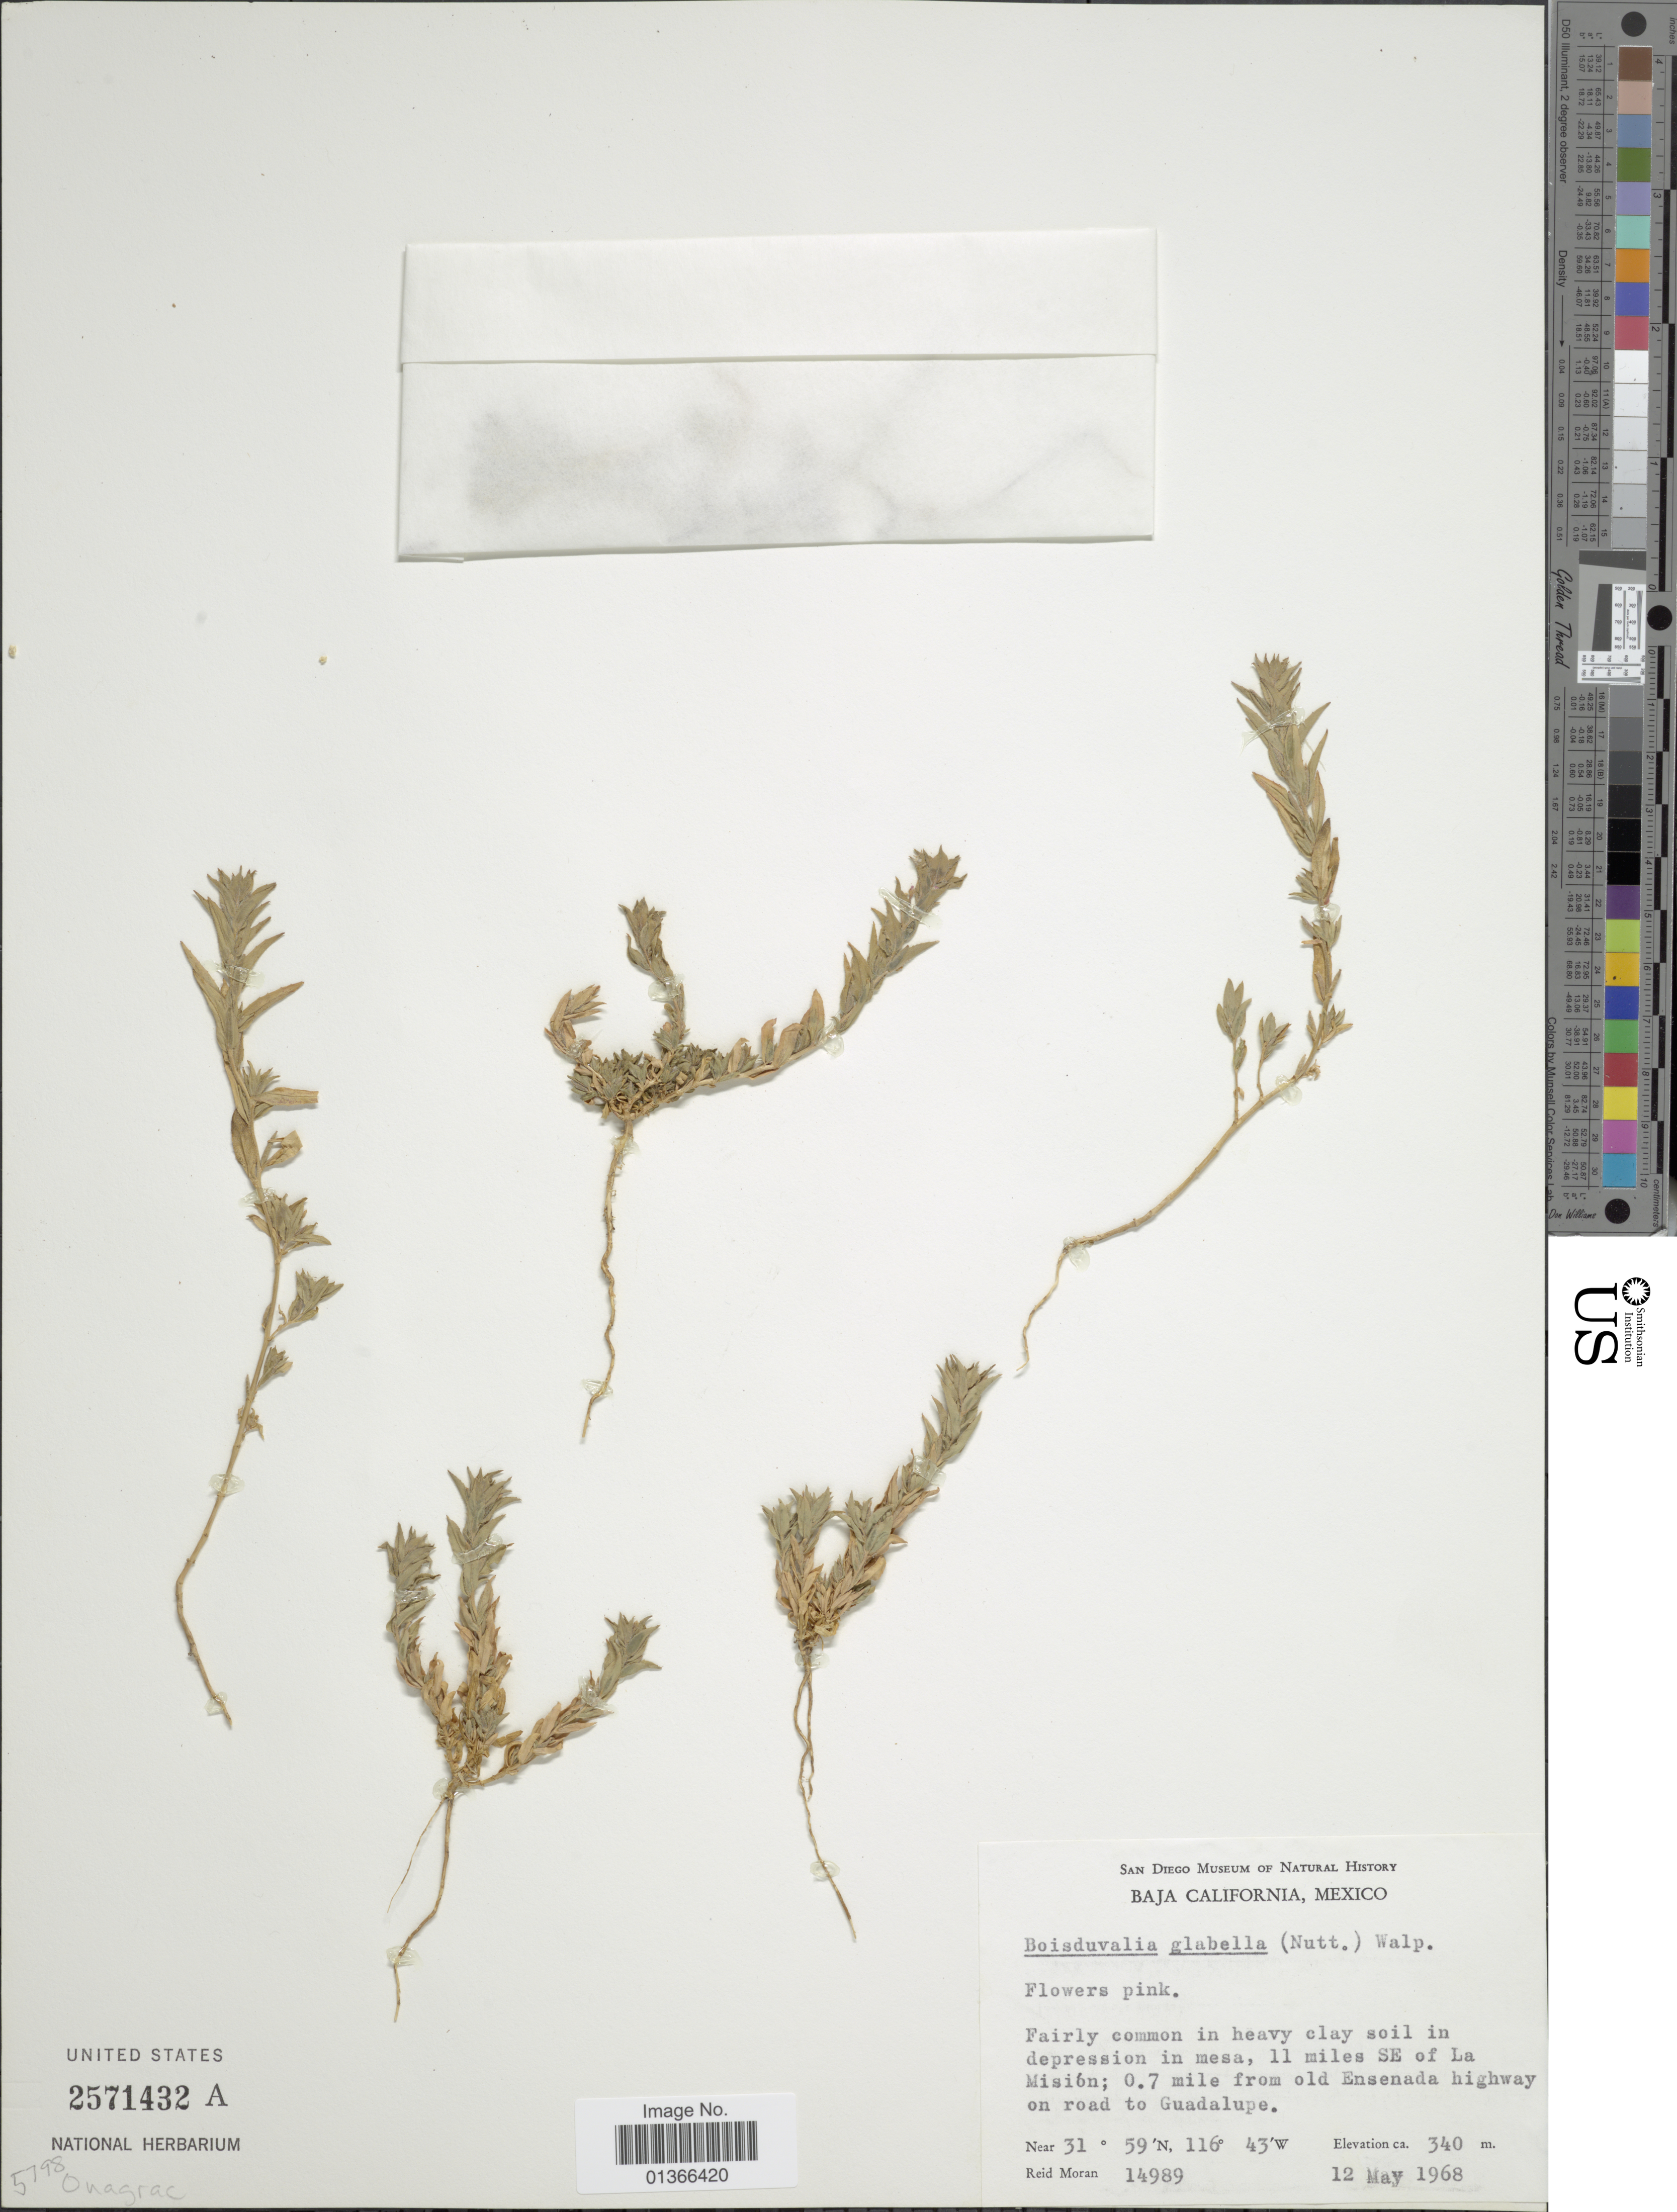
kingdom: Plantae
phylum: Tracheophyta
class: Magnoliopsida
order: Myrtales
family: Onagraceae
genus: Epilobium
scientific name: Epilobium campestre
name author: (Jeps.) Hoch & W.L. Wagner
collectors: R. Moran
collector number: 14989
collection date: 1968-05-12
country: Mexico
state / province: Baja California Norte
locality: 11 miles SE of La Misión; 0.7 mile from old Ensenada highway on road to Guadalupe.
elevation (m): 340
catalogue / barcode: US 2571432A